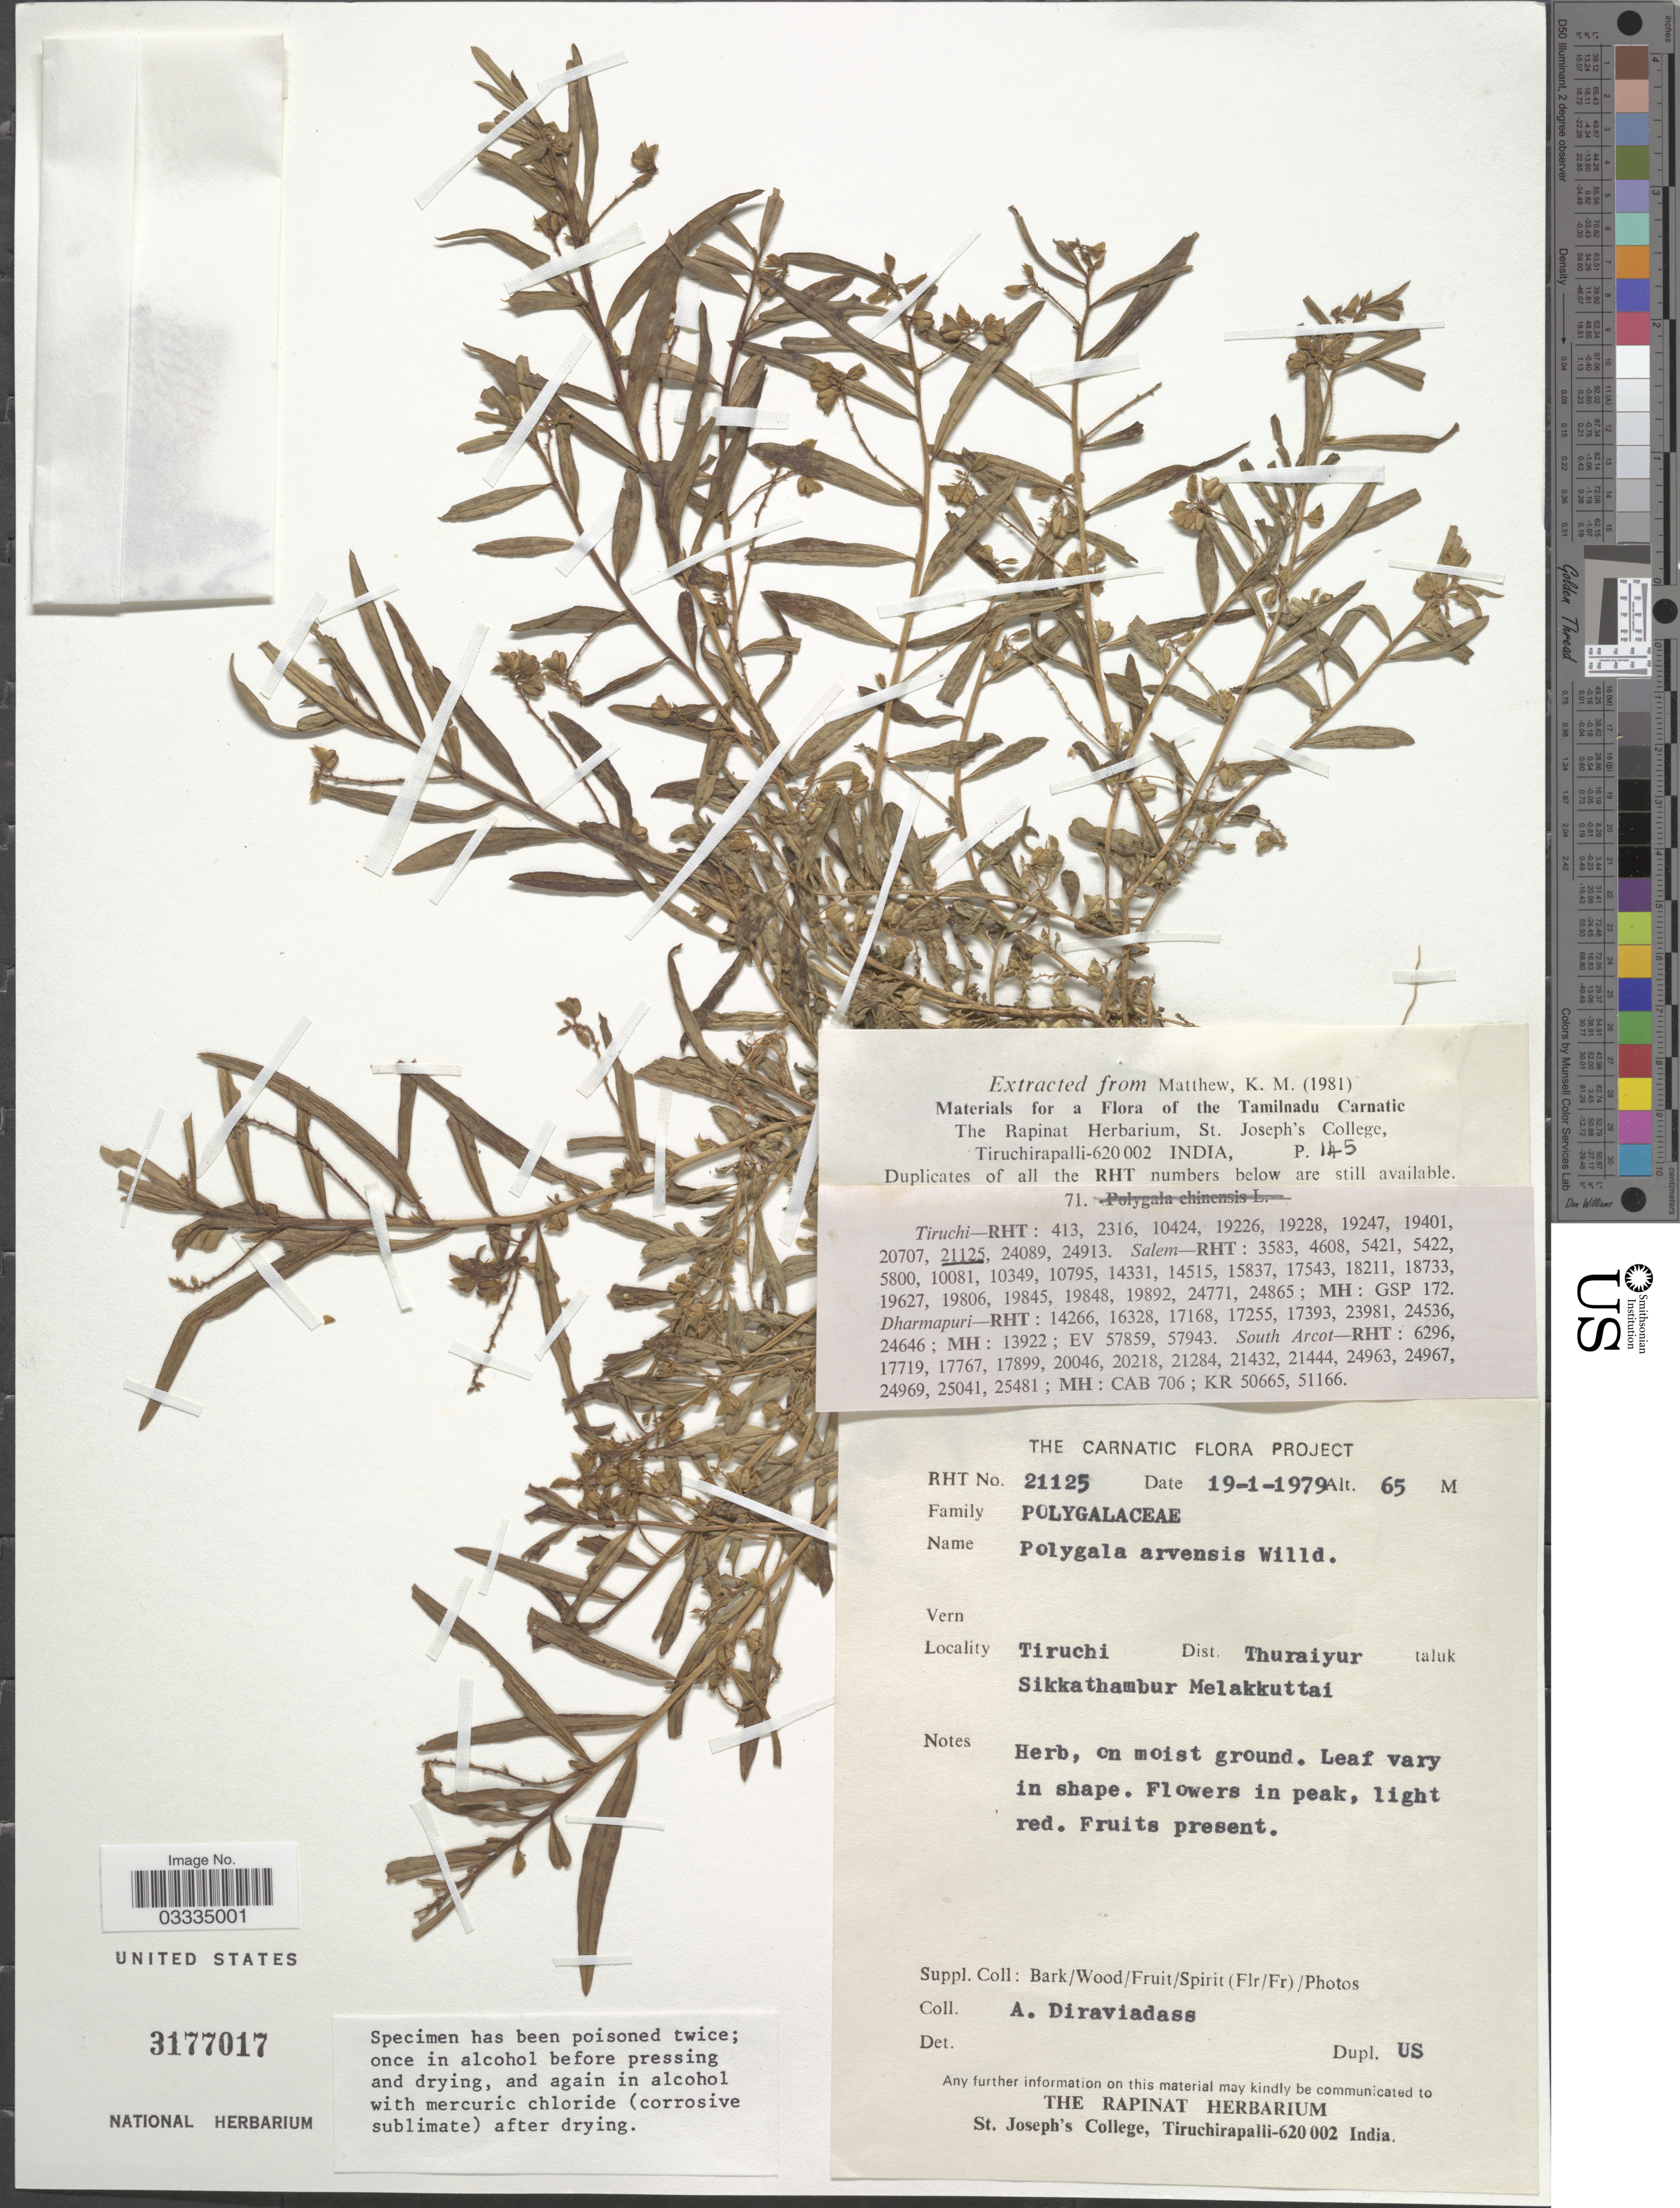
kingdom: Plantae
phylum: Tracheophyta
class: Magnoliopsida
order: Fabales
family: Polygalaceae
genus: Polygala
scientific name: Polygala arvensis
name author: Willd.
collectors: A. Diraviadass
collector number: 21125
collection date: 1979-01-19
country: India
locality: Tiruchi, Dist. Thuraiyur taluk. Sikkathambur Melakkuttai.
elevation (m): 65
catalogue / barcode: US 3177017